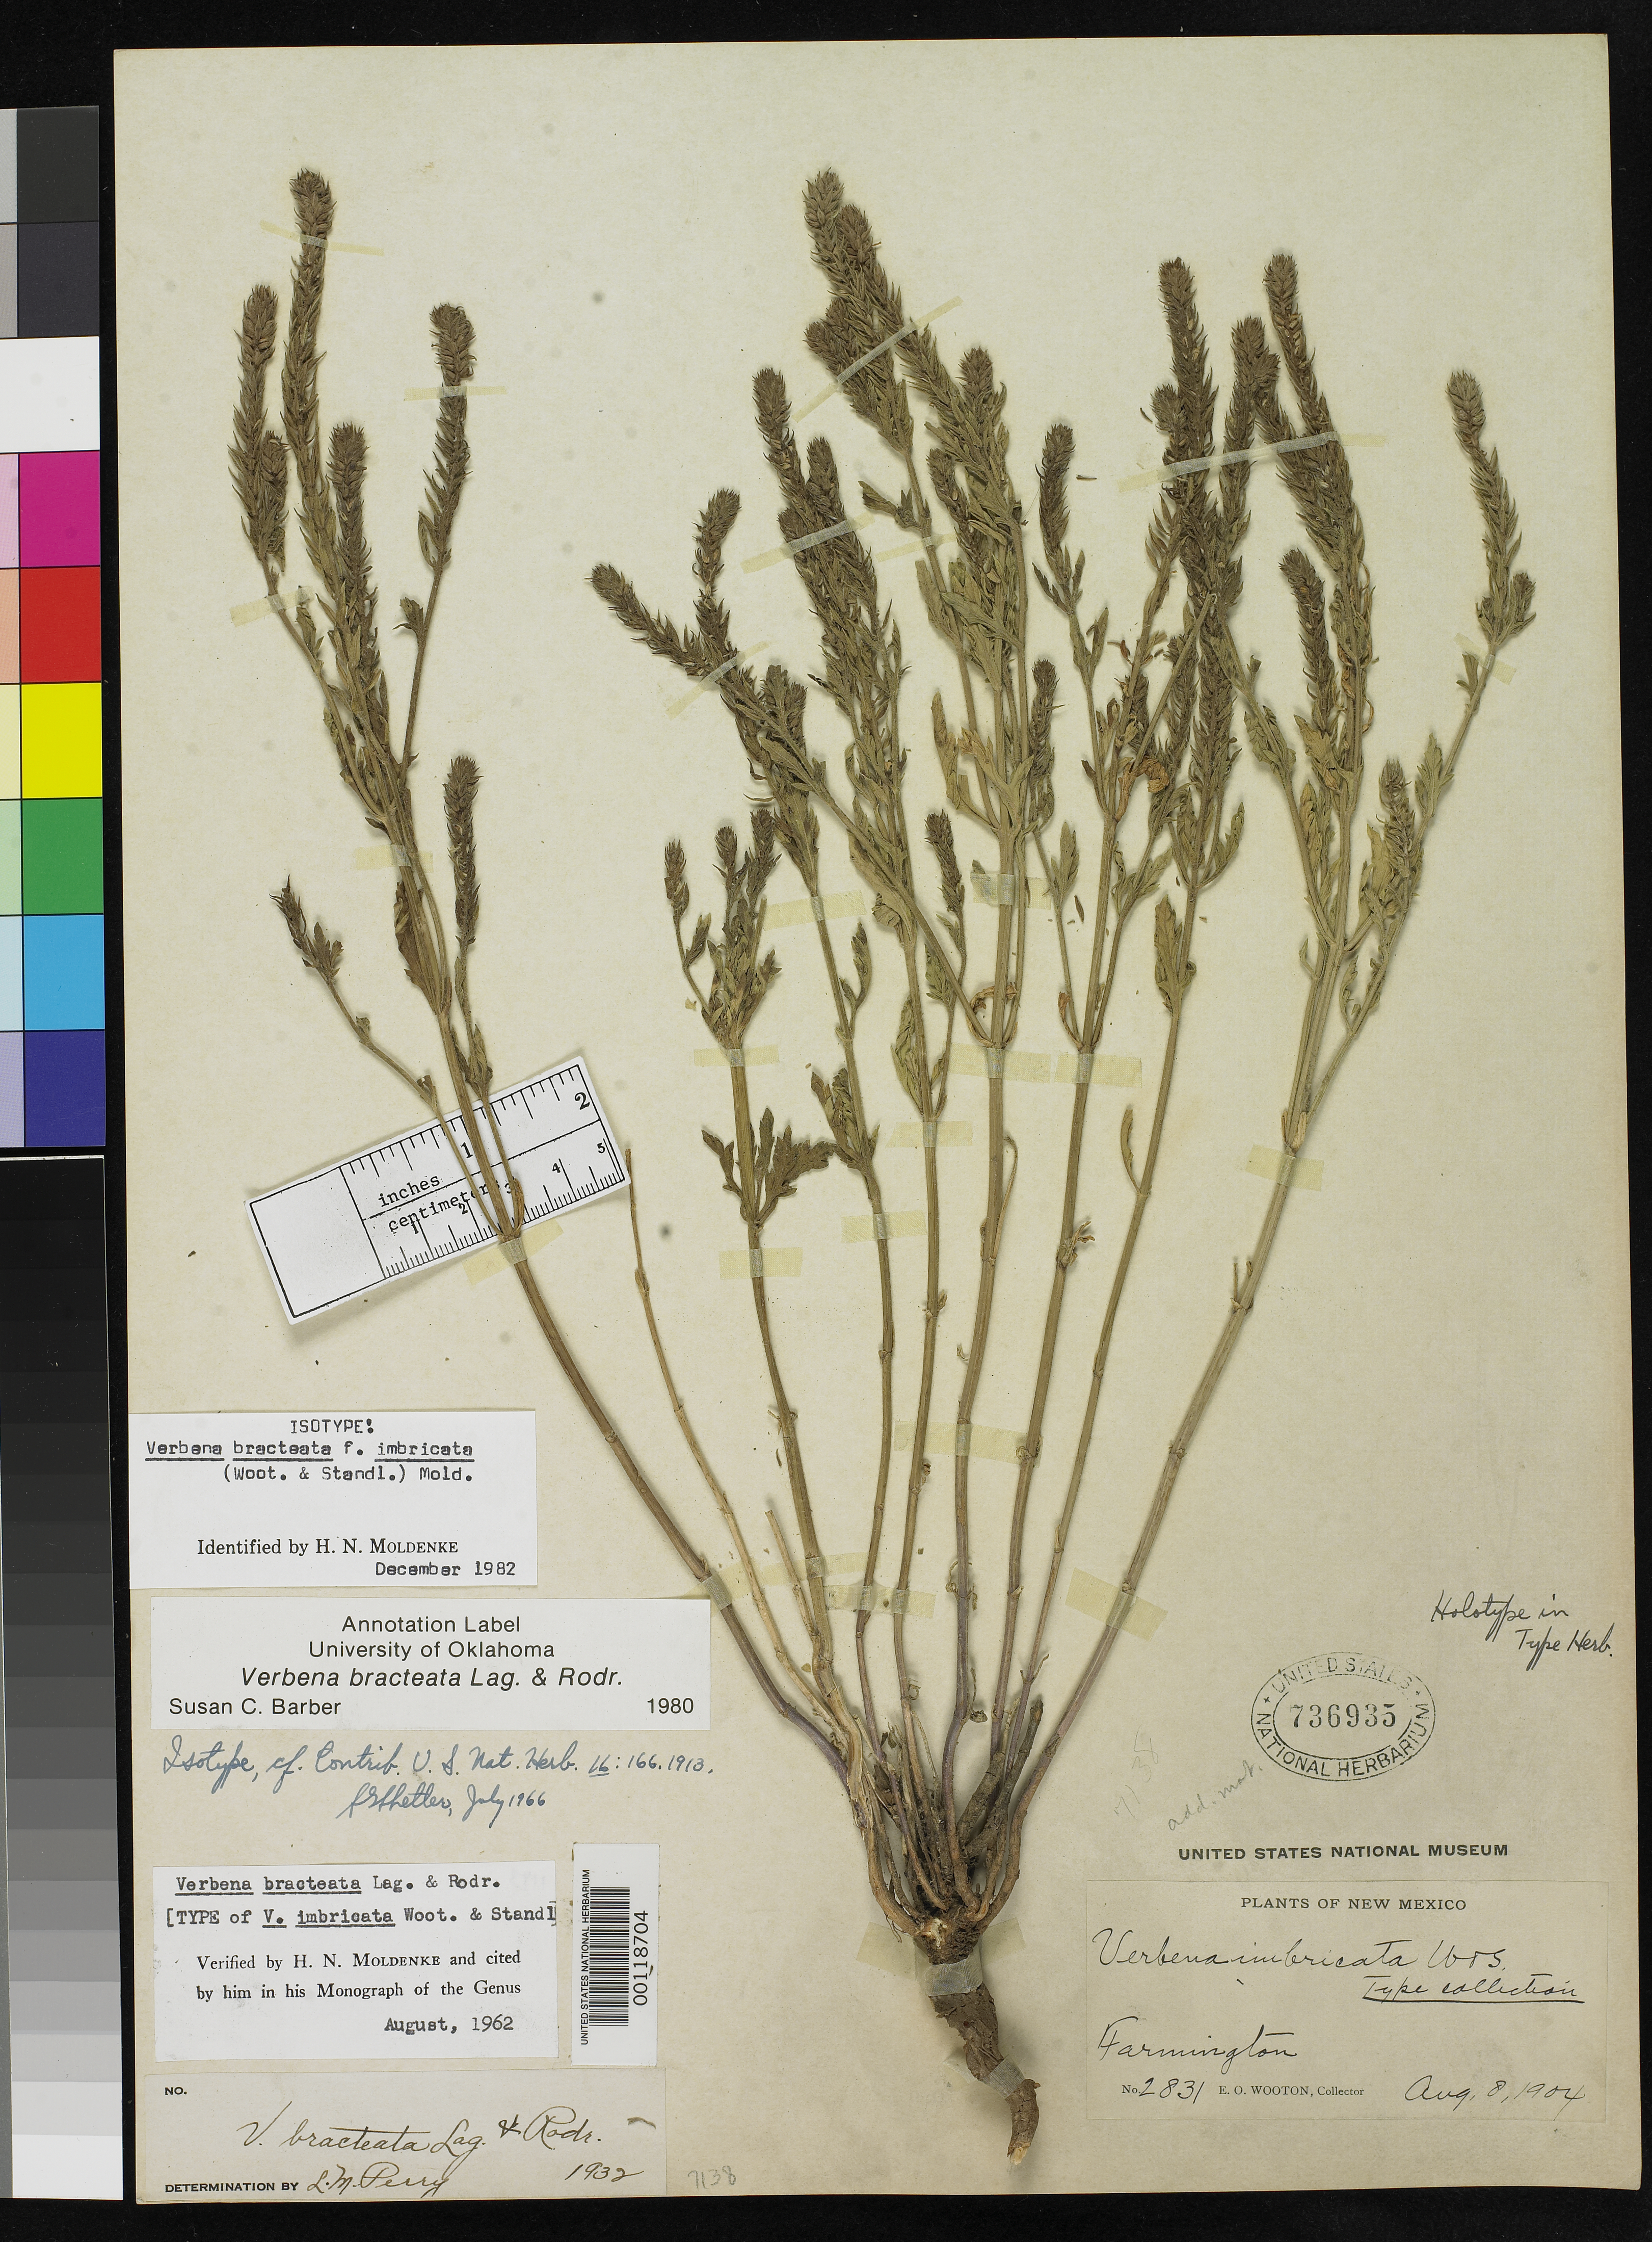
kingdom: Plantae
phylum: Tracheophyta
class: Magnoliopsida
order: Lamiales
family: Verbenaceae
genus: Verbena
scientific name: Verbena imbricata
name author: Wooton & Standl.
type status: Isotype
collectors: E. O. Wooton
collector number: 2831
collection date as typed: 08 Aug 1904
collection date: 1904-08-08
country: United States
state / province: New Mexico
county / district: San Juan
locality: Farmington.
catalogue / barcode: US 736935